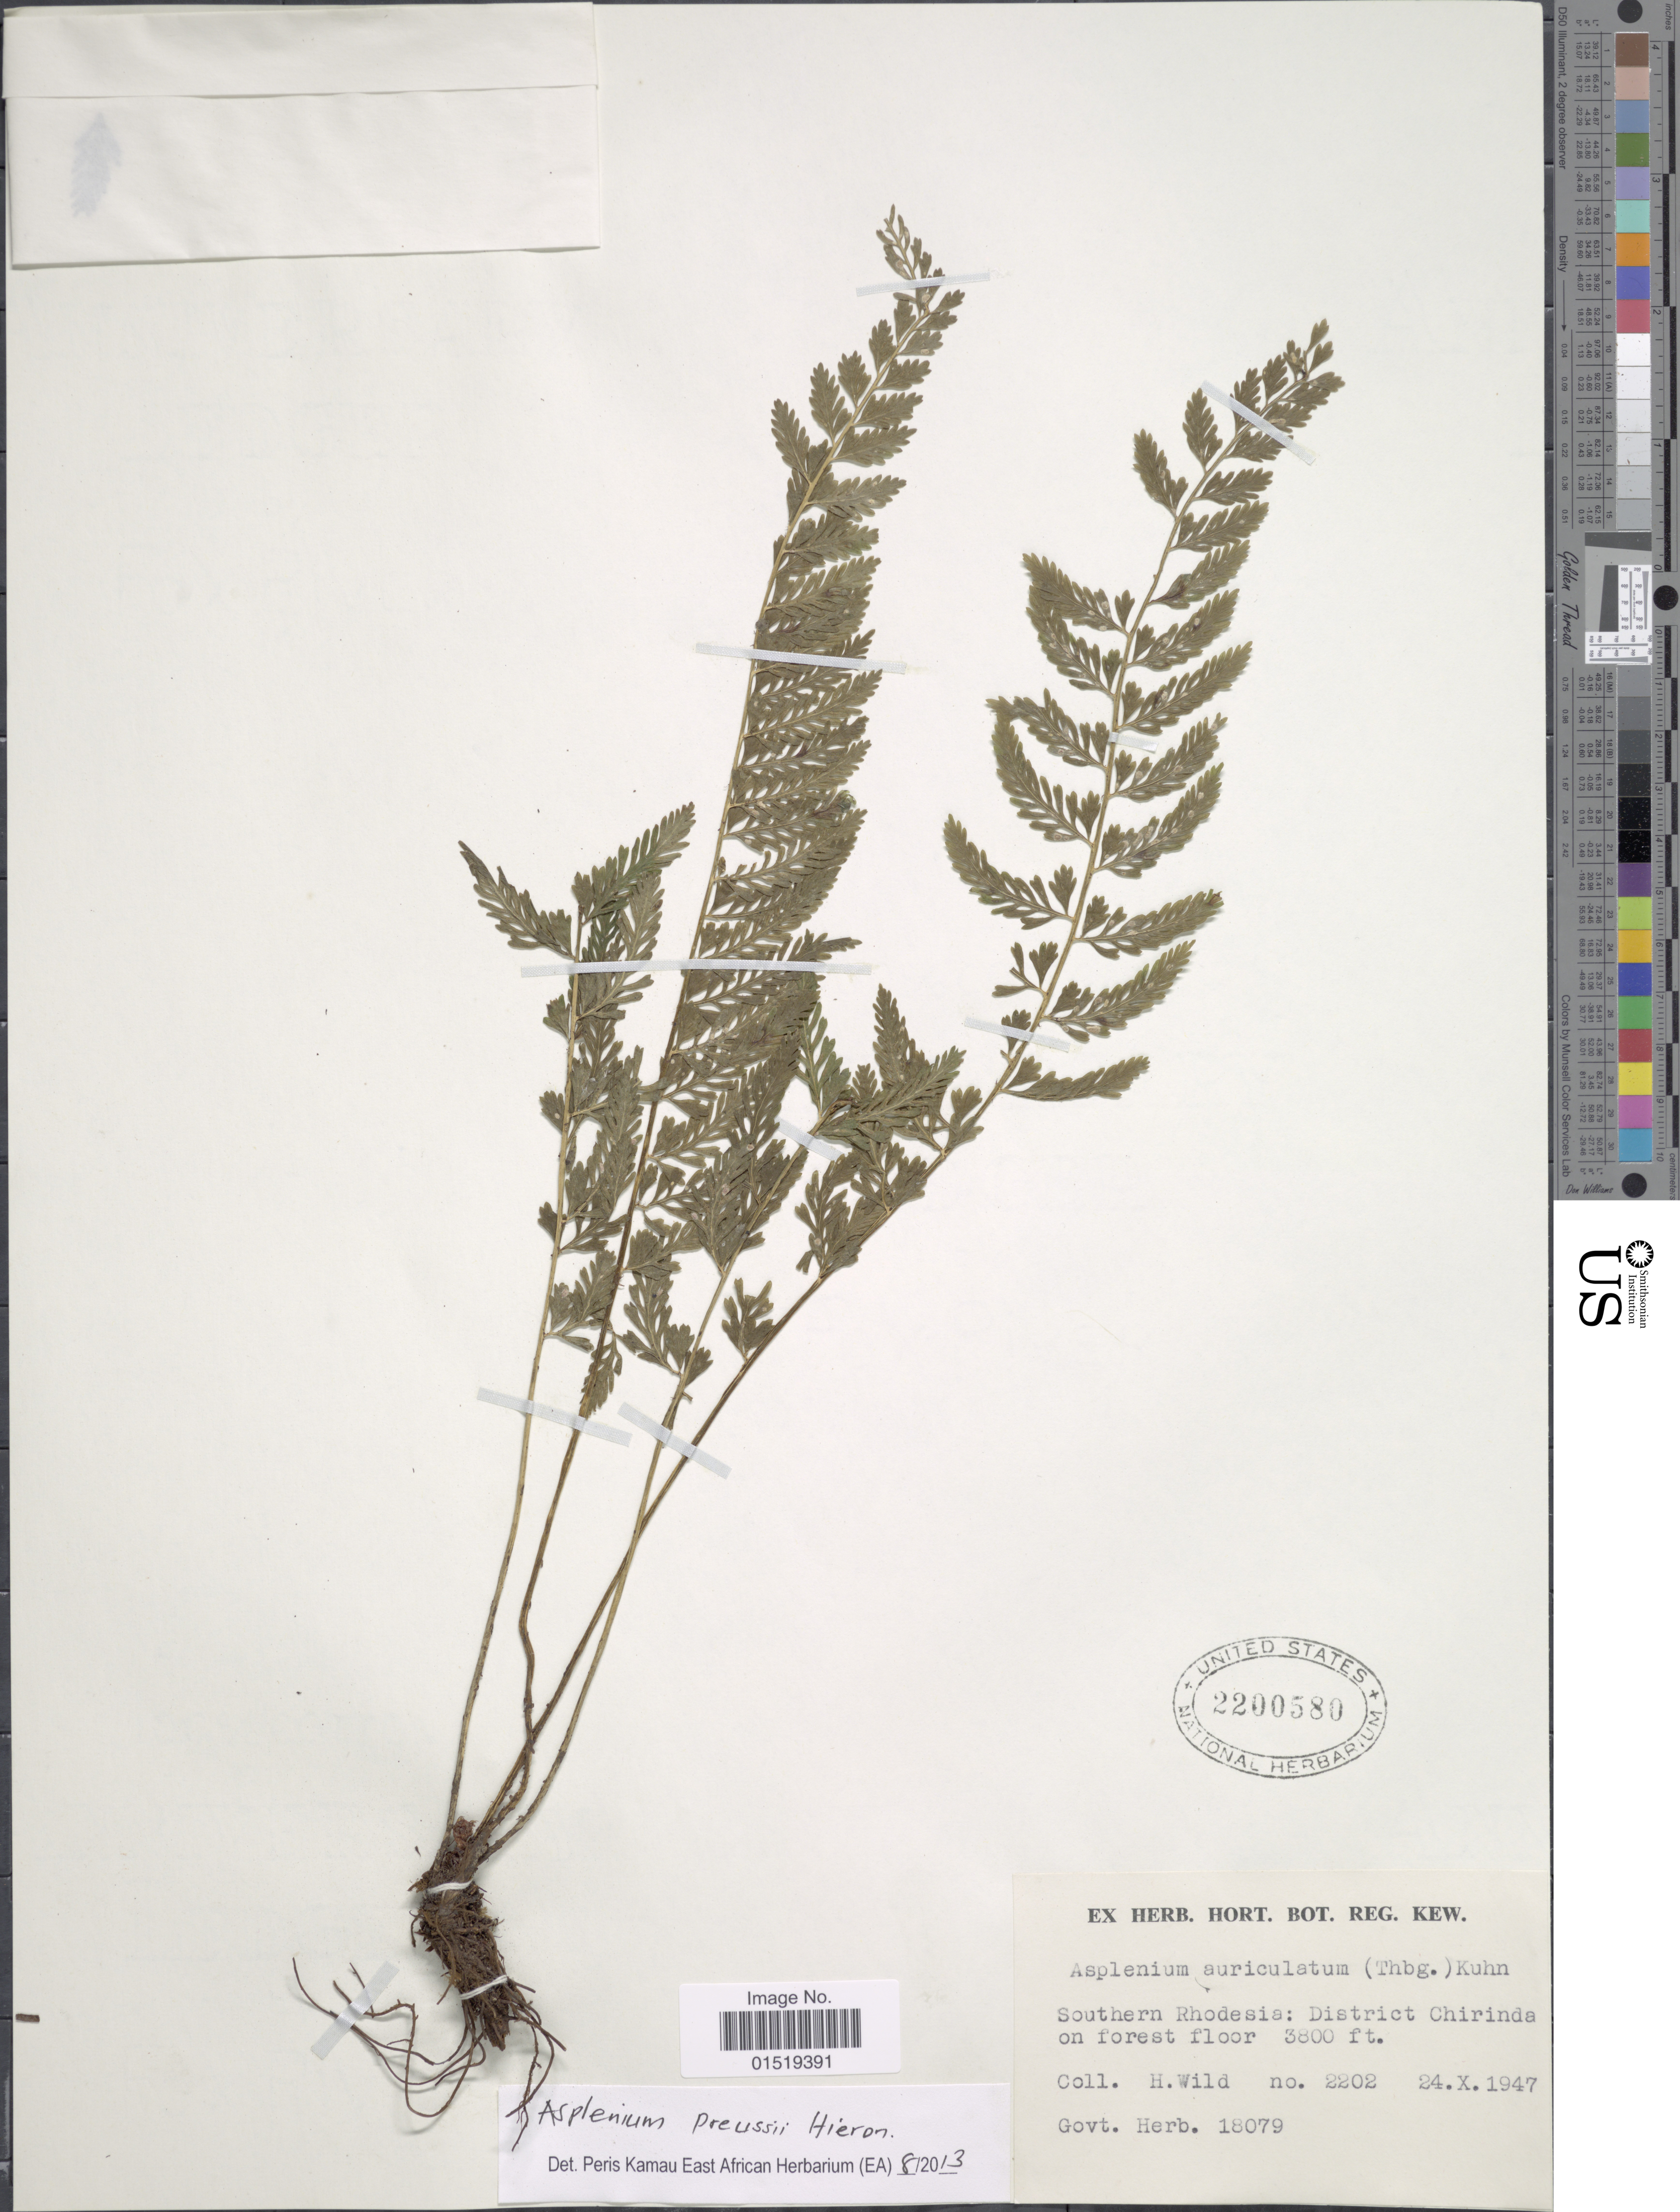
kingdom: Plantae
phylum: Tracheophyta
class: Polypodiopsida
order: Polypodiales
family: Aspleniaceae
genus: Asplenium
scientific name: Asplenium preussii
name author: Hieron.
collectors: H. Wild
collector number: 2202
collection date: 1947-10-24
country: Zimbabwe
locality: Southern Rhodesia: District Chirinda on forest floor.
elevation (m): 1158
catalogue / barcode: US 2200580